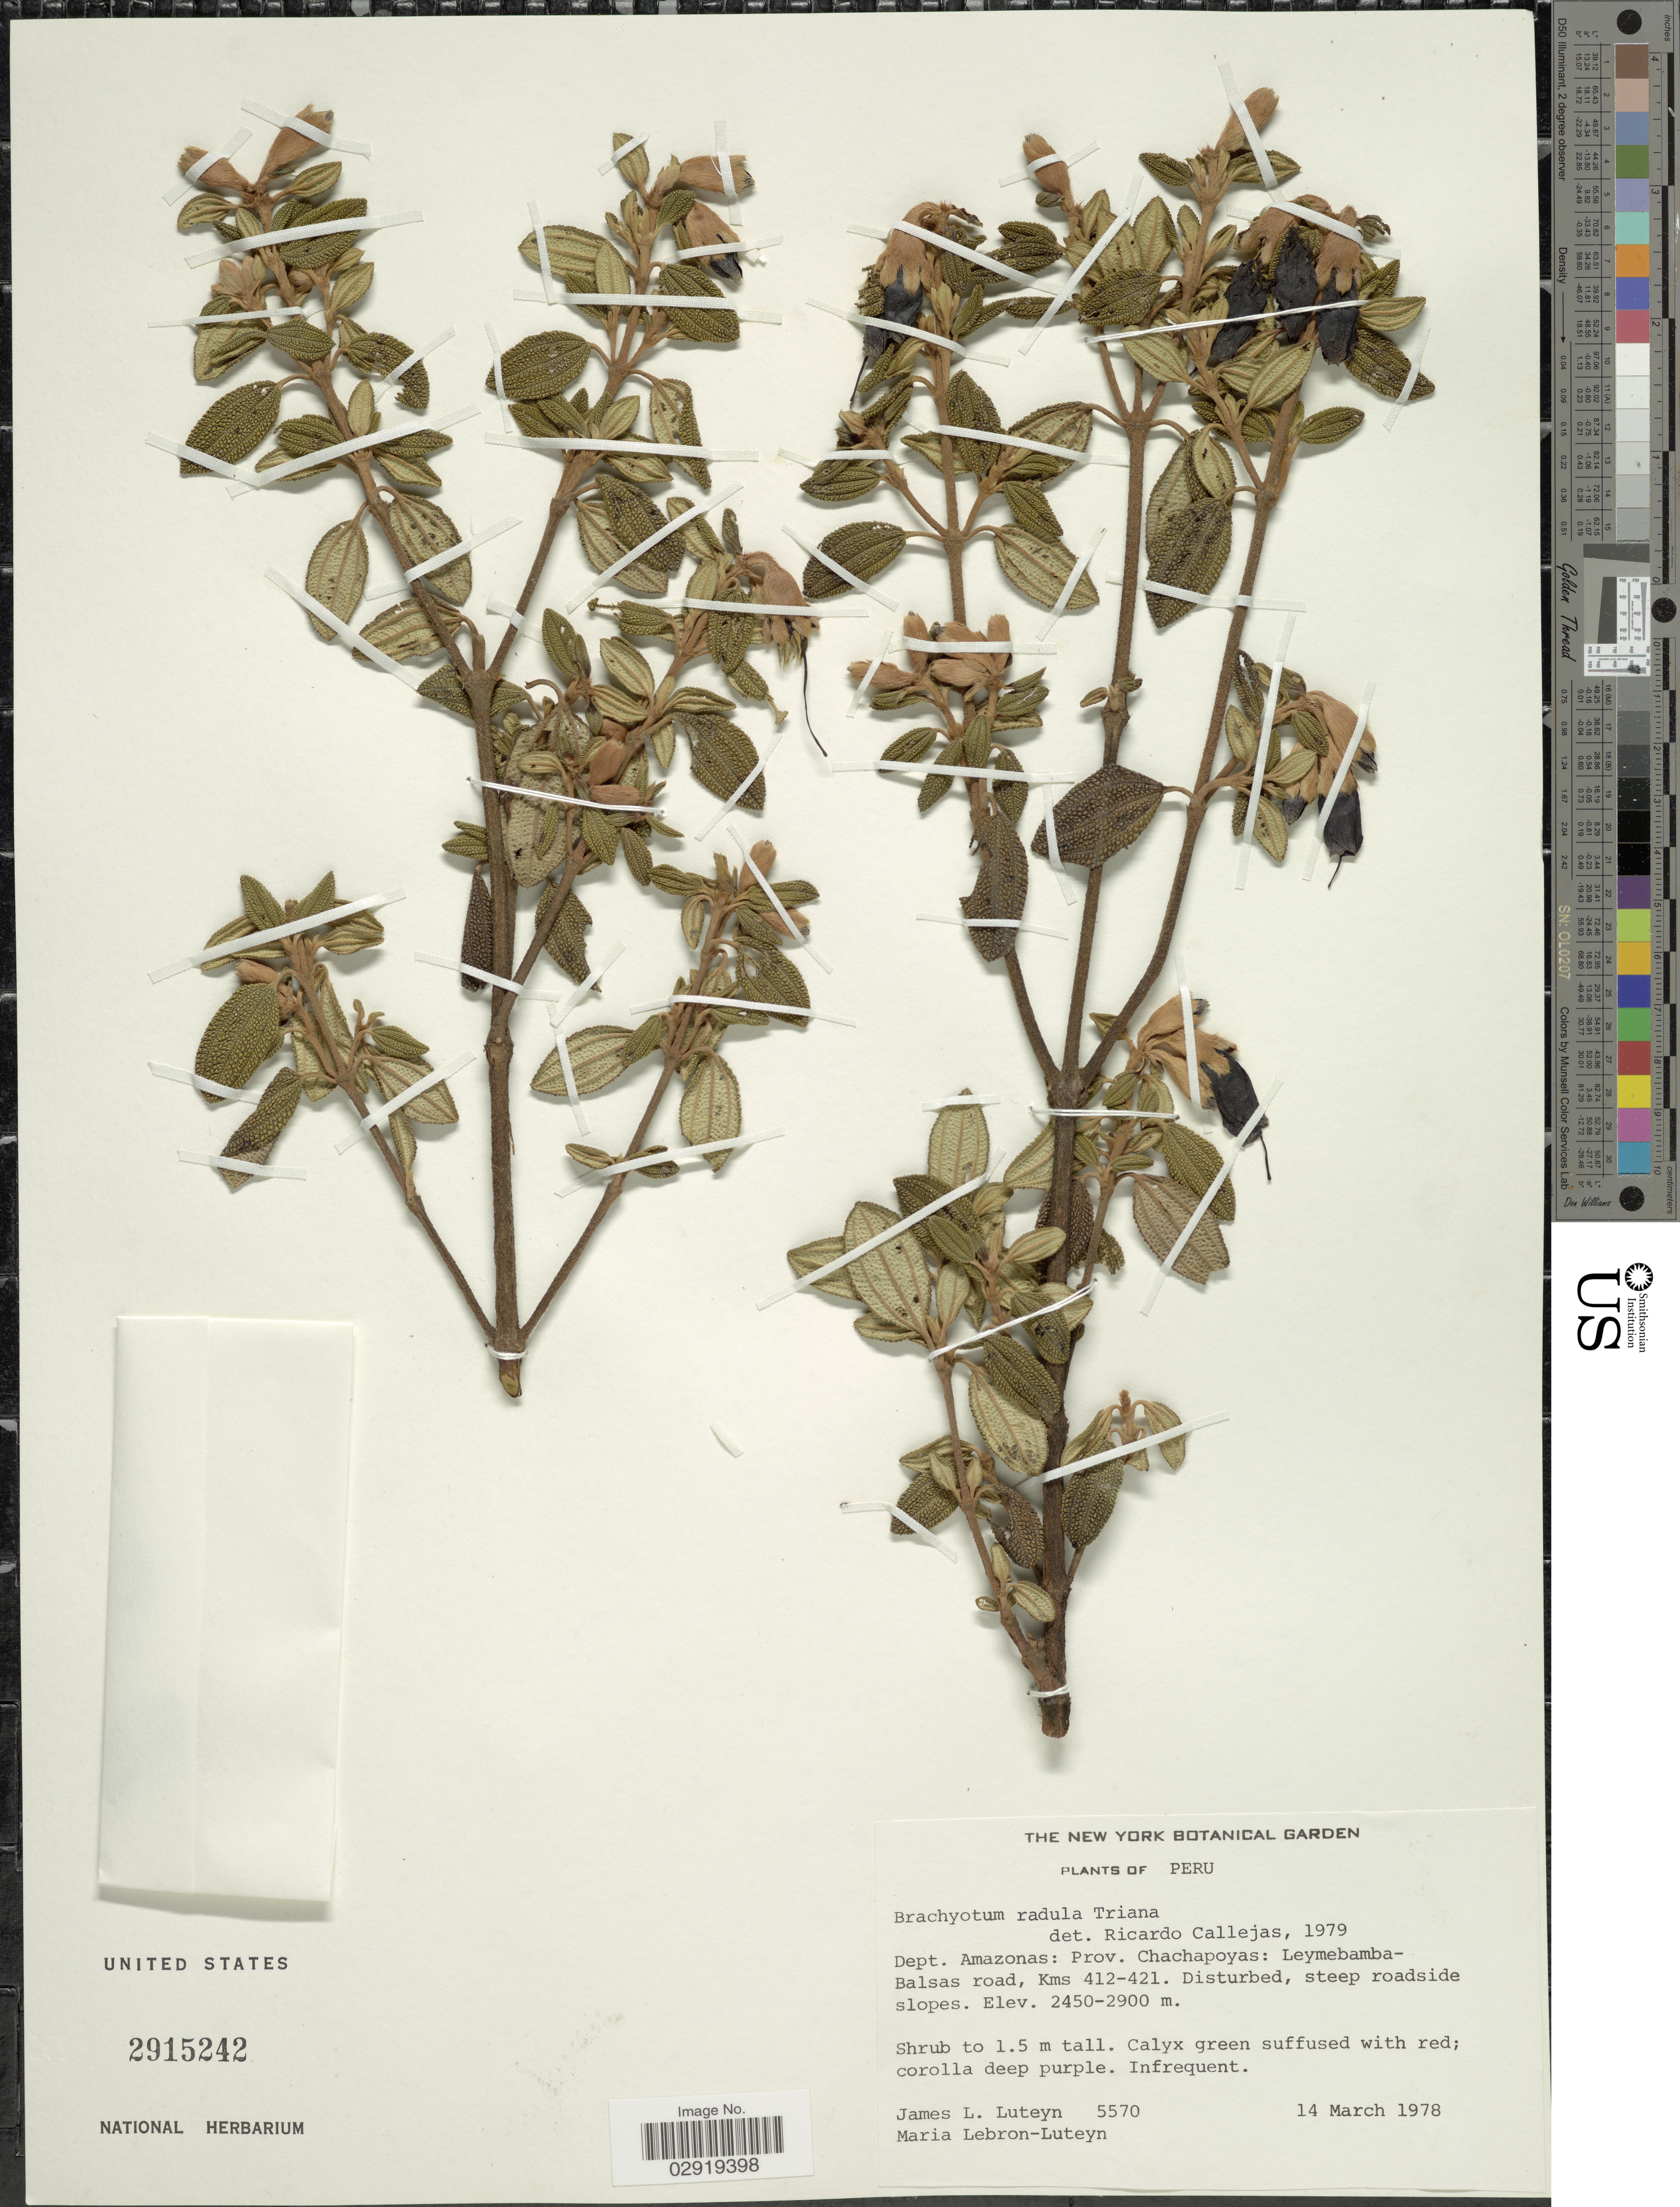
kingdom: Plantae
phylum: Tracheophyta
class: Magnoliopsida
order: Myrtales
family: Melastomataceae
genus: Brachyotum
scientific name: Brachyotum radula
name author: Triana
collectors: J. Luteyn & M. L. Lebrón-Luteyn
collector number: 5570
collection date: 1978-03-14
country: Peru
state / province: Amazonas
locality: Dept. Amazonas: Prov. Chachapoyas: Leymebamba-Balsas road, Kms 412-421.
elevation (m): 2450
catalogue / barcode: US 2915242